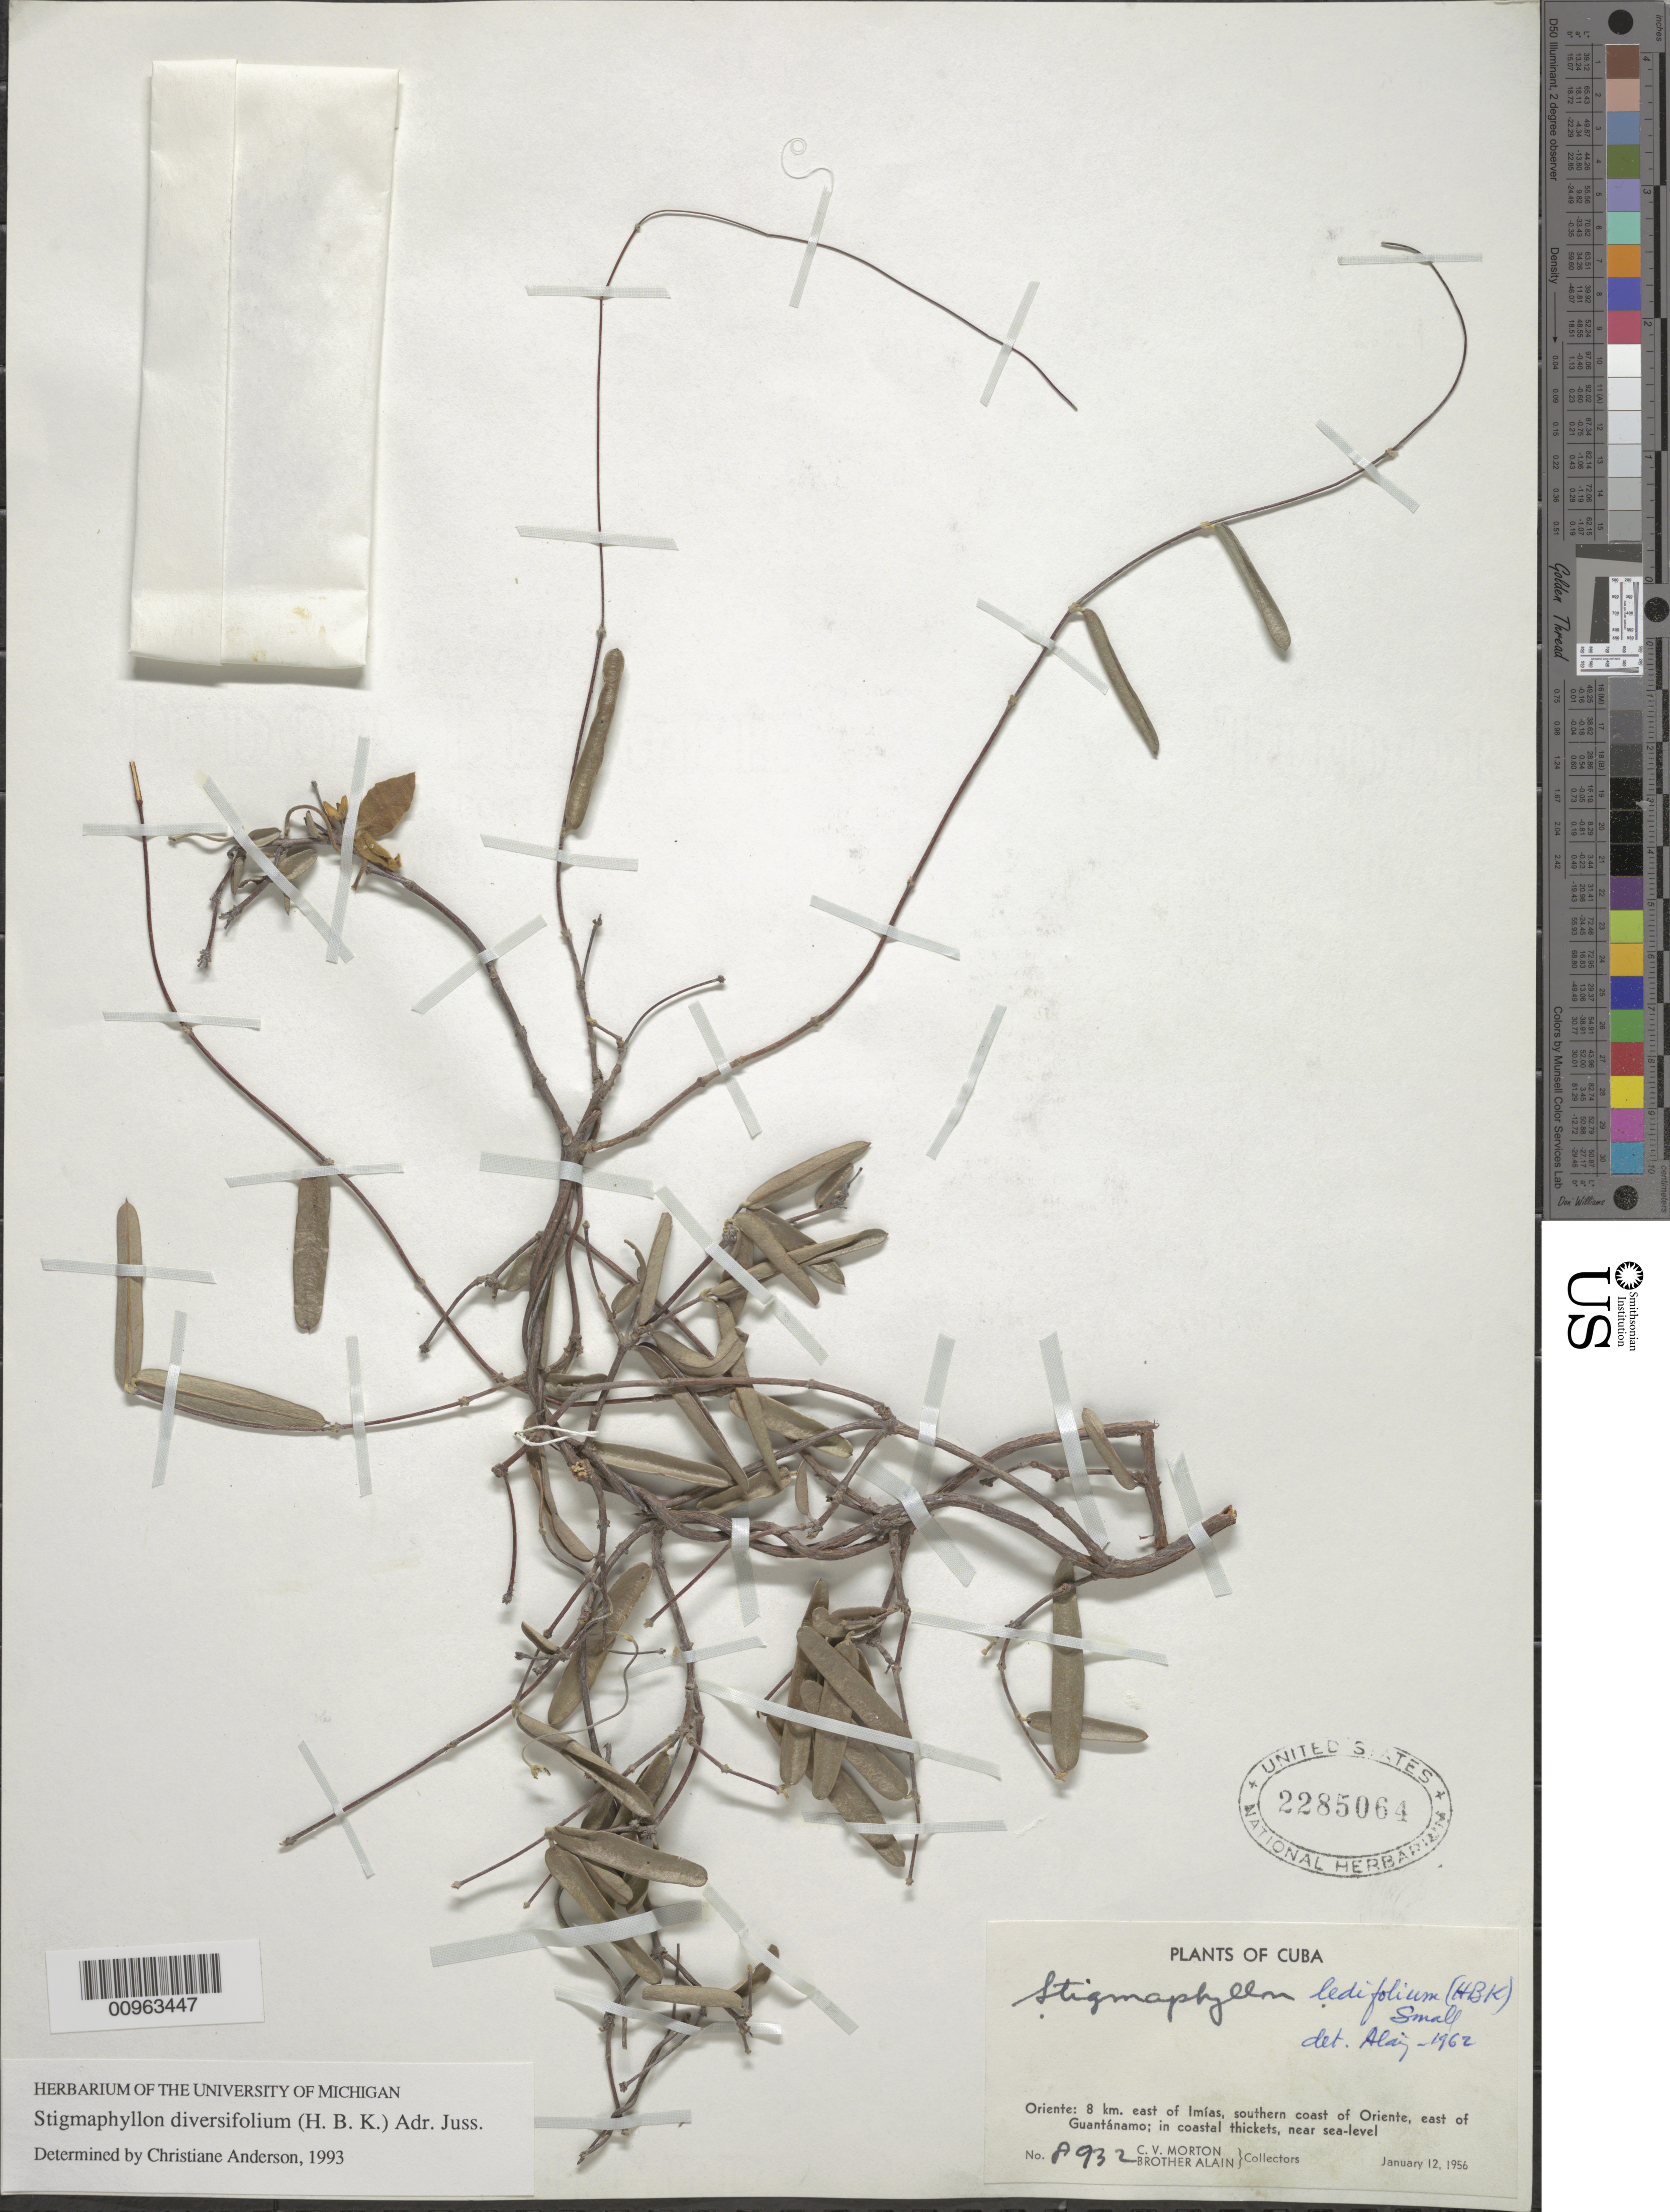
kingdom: Plantae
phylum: Tracheophyta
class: Magnoliopsida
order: Malpighiales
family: Malpighiaceae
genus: Stigmaphyllon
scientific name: Stigmaphyllon diversifolium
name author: (Kunth) A. Juss.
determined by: Anderson, C.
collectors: C. V. Morton & A. H. Liogier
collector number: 8932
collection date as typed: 12 Jan 1956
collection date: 1956-01-12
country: Cuba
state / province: Guantanamo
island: Cuba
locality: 8 km east of Imías, southern coast of Oriente, east of Guantánamo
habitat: Coastal thickets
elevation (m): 0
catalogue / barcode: US 2285064